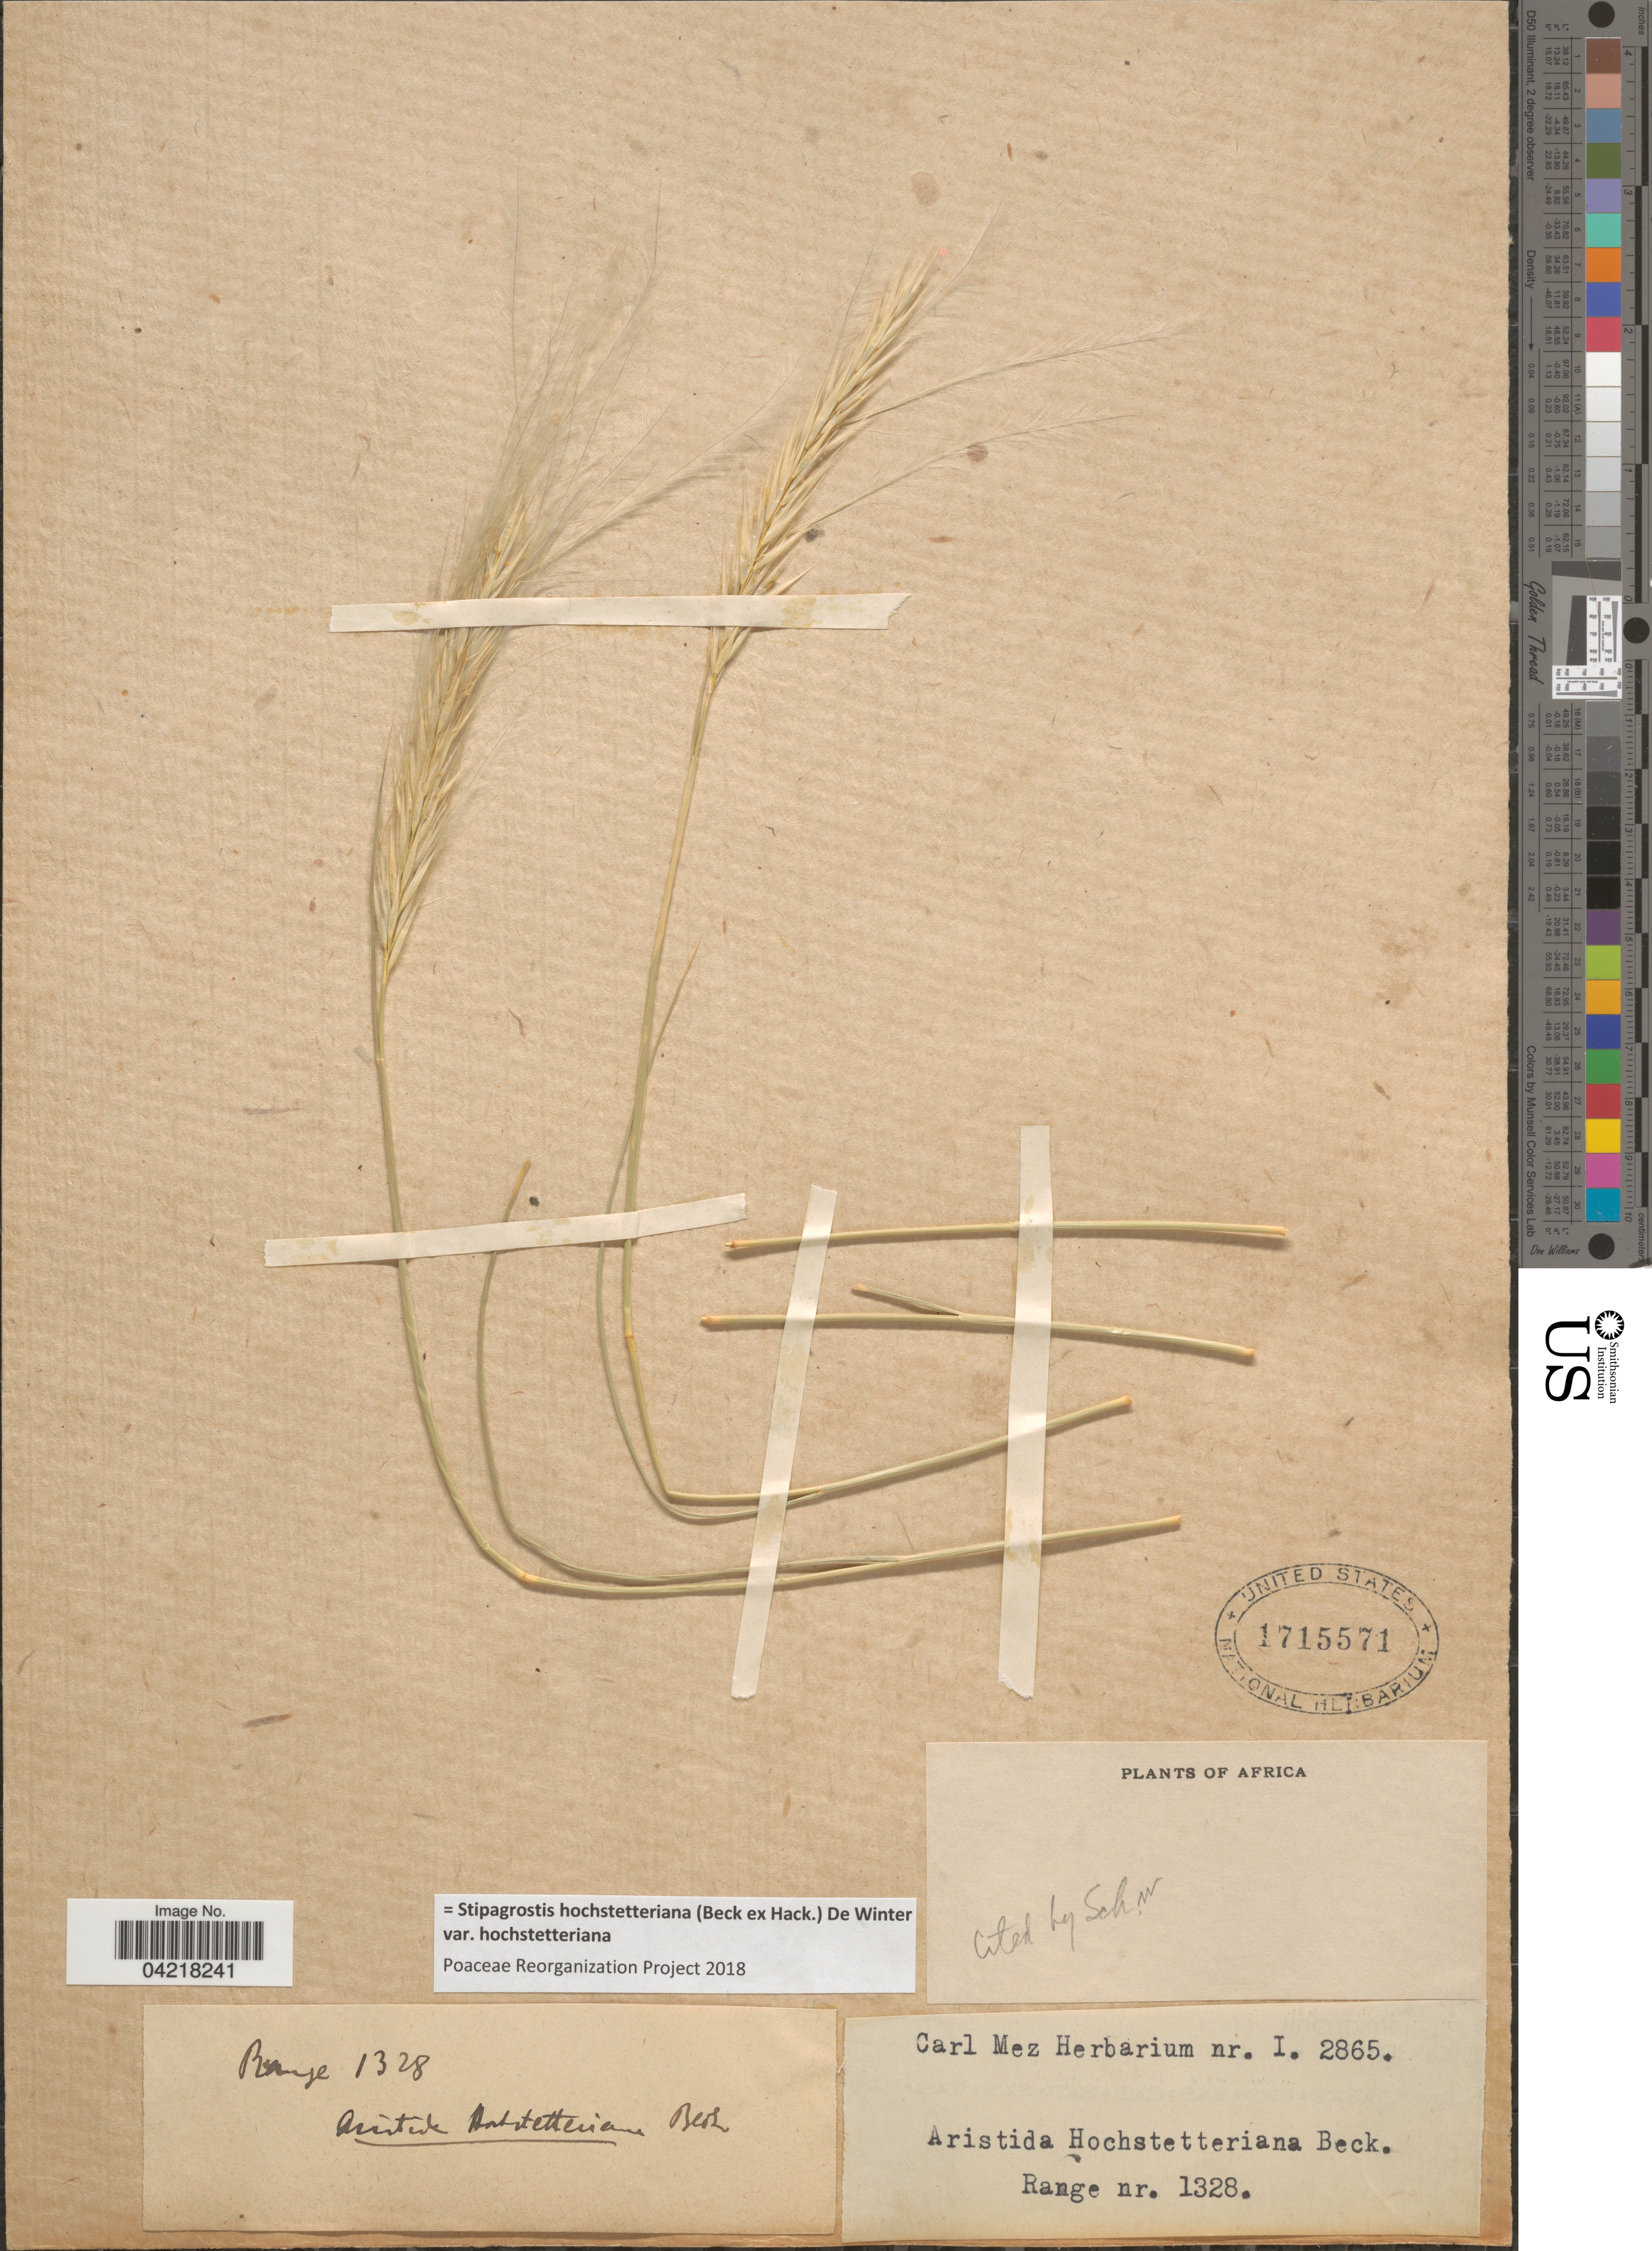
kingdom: Plantae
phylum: Tracheophyta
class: Liliopsida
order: Poales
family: Poaceae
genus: Stipagrostis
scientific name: Stipagrostis hochstetterana var. hochstetterana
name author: (Beck & Hack.) De Winter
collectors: Range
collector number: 1328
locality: Africa.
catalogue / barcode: US 1715571